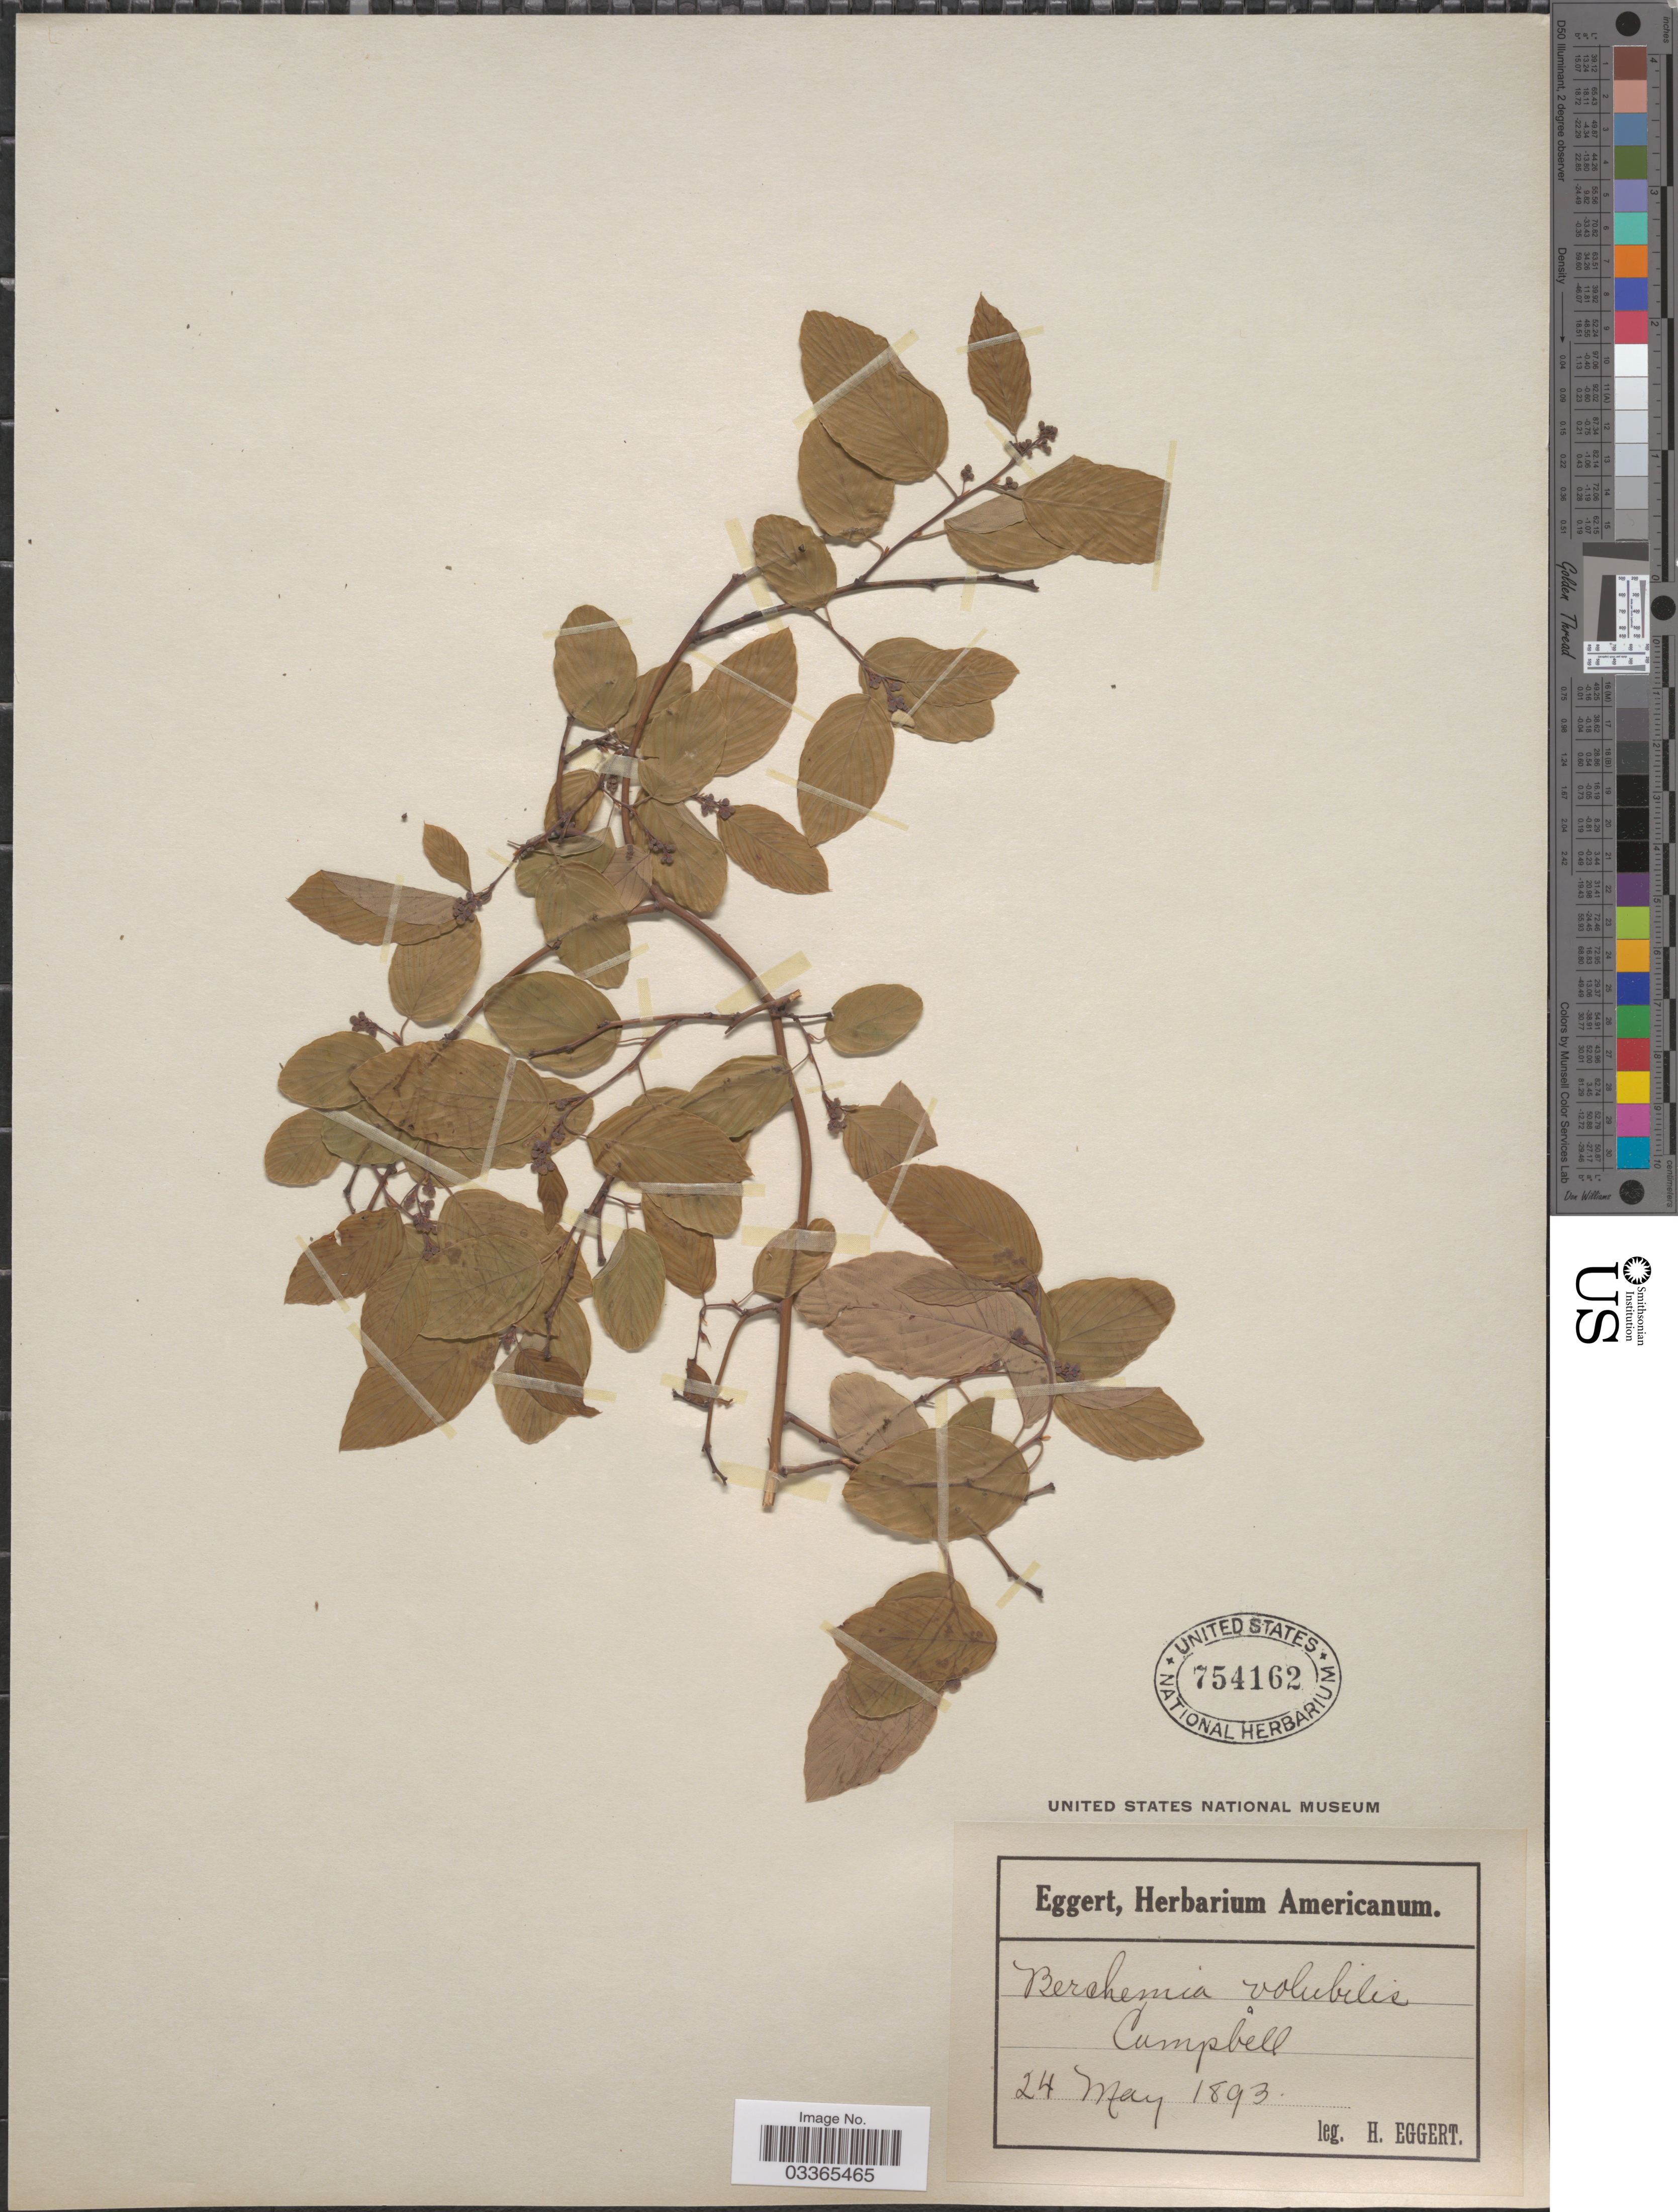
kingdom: Plantae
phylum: Tracheophyta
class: Magnoliopsida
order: Rosales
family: Rhamnaceae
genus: Berchemia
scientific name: Berchemia scandens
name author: (Hill) K. Koch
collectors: H. Eggert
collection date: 1893-05-24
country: United States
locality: Campbell.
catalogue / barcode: US 754162